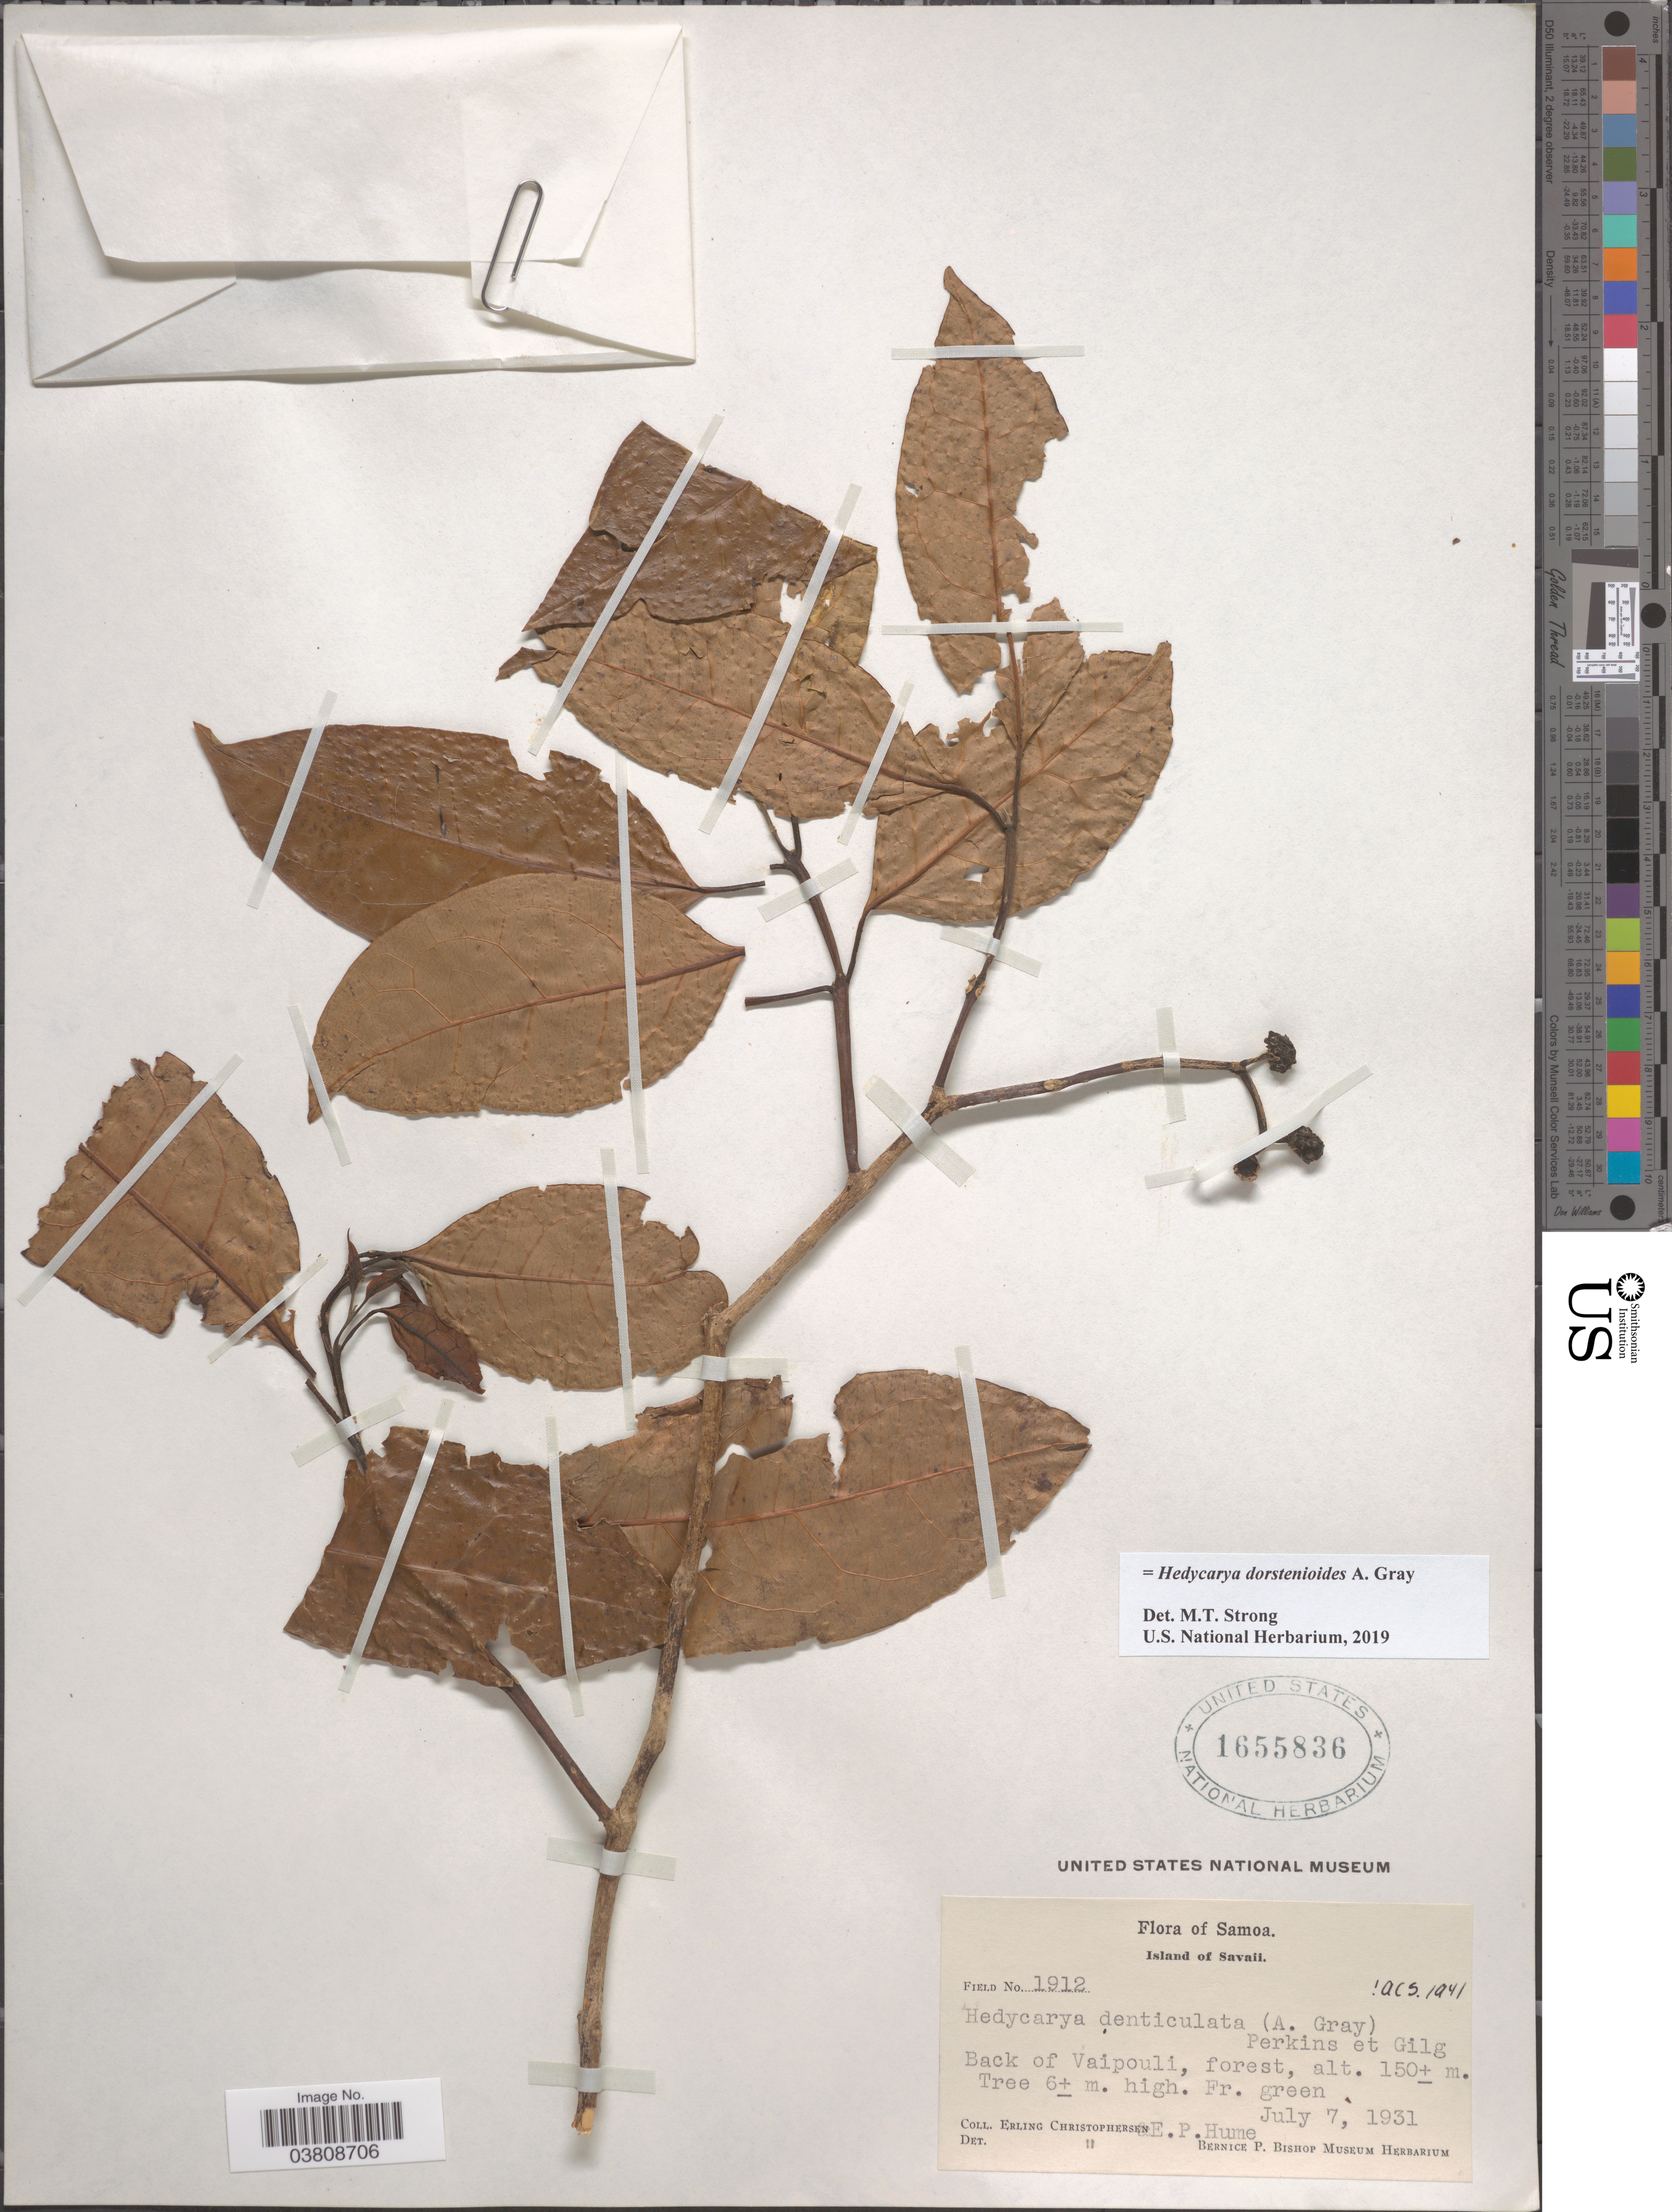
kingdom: Plantae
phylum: Tracheophyta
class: Magnoliopsida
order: Laurales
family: Monimiaceae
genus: Hedycarya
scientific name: Hedycarya dorstenioides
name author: A. Gray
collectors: E. Christophersen & E. P. Hume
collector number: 1912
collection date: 1931-07-07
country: Samoa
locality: Island of Savaii. Back of Vaipouli.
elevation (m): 150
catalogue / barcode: US 1655836